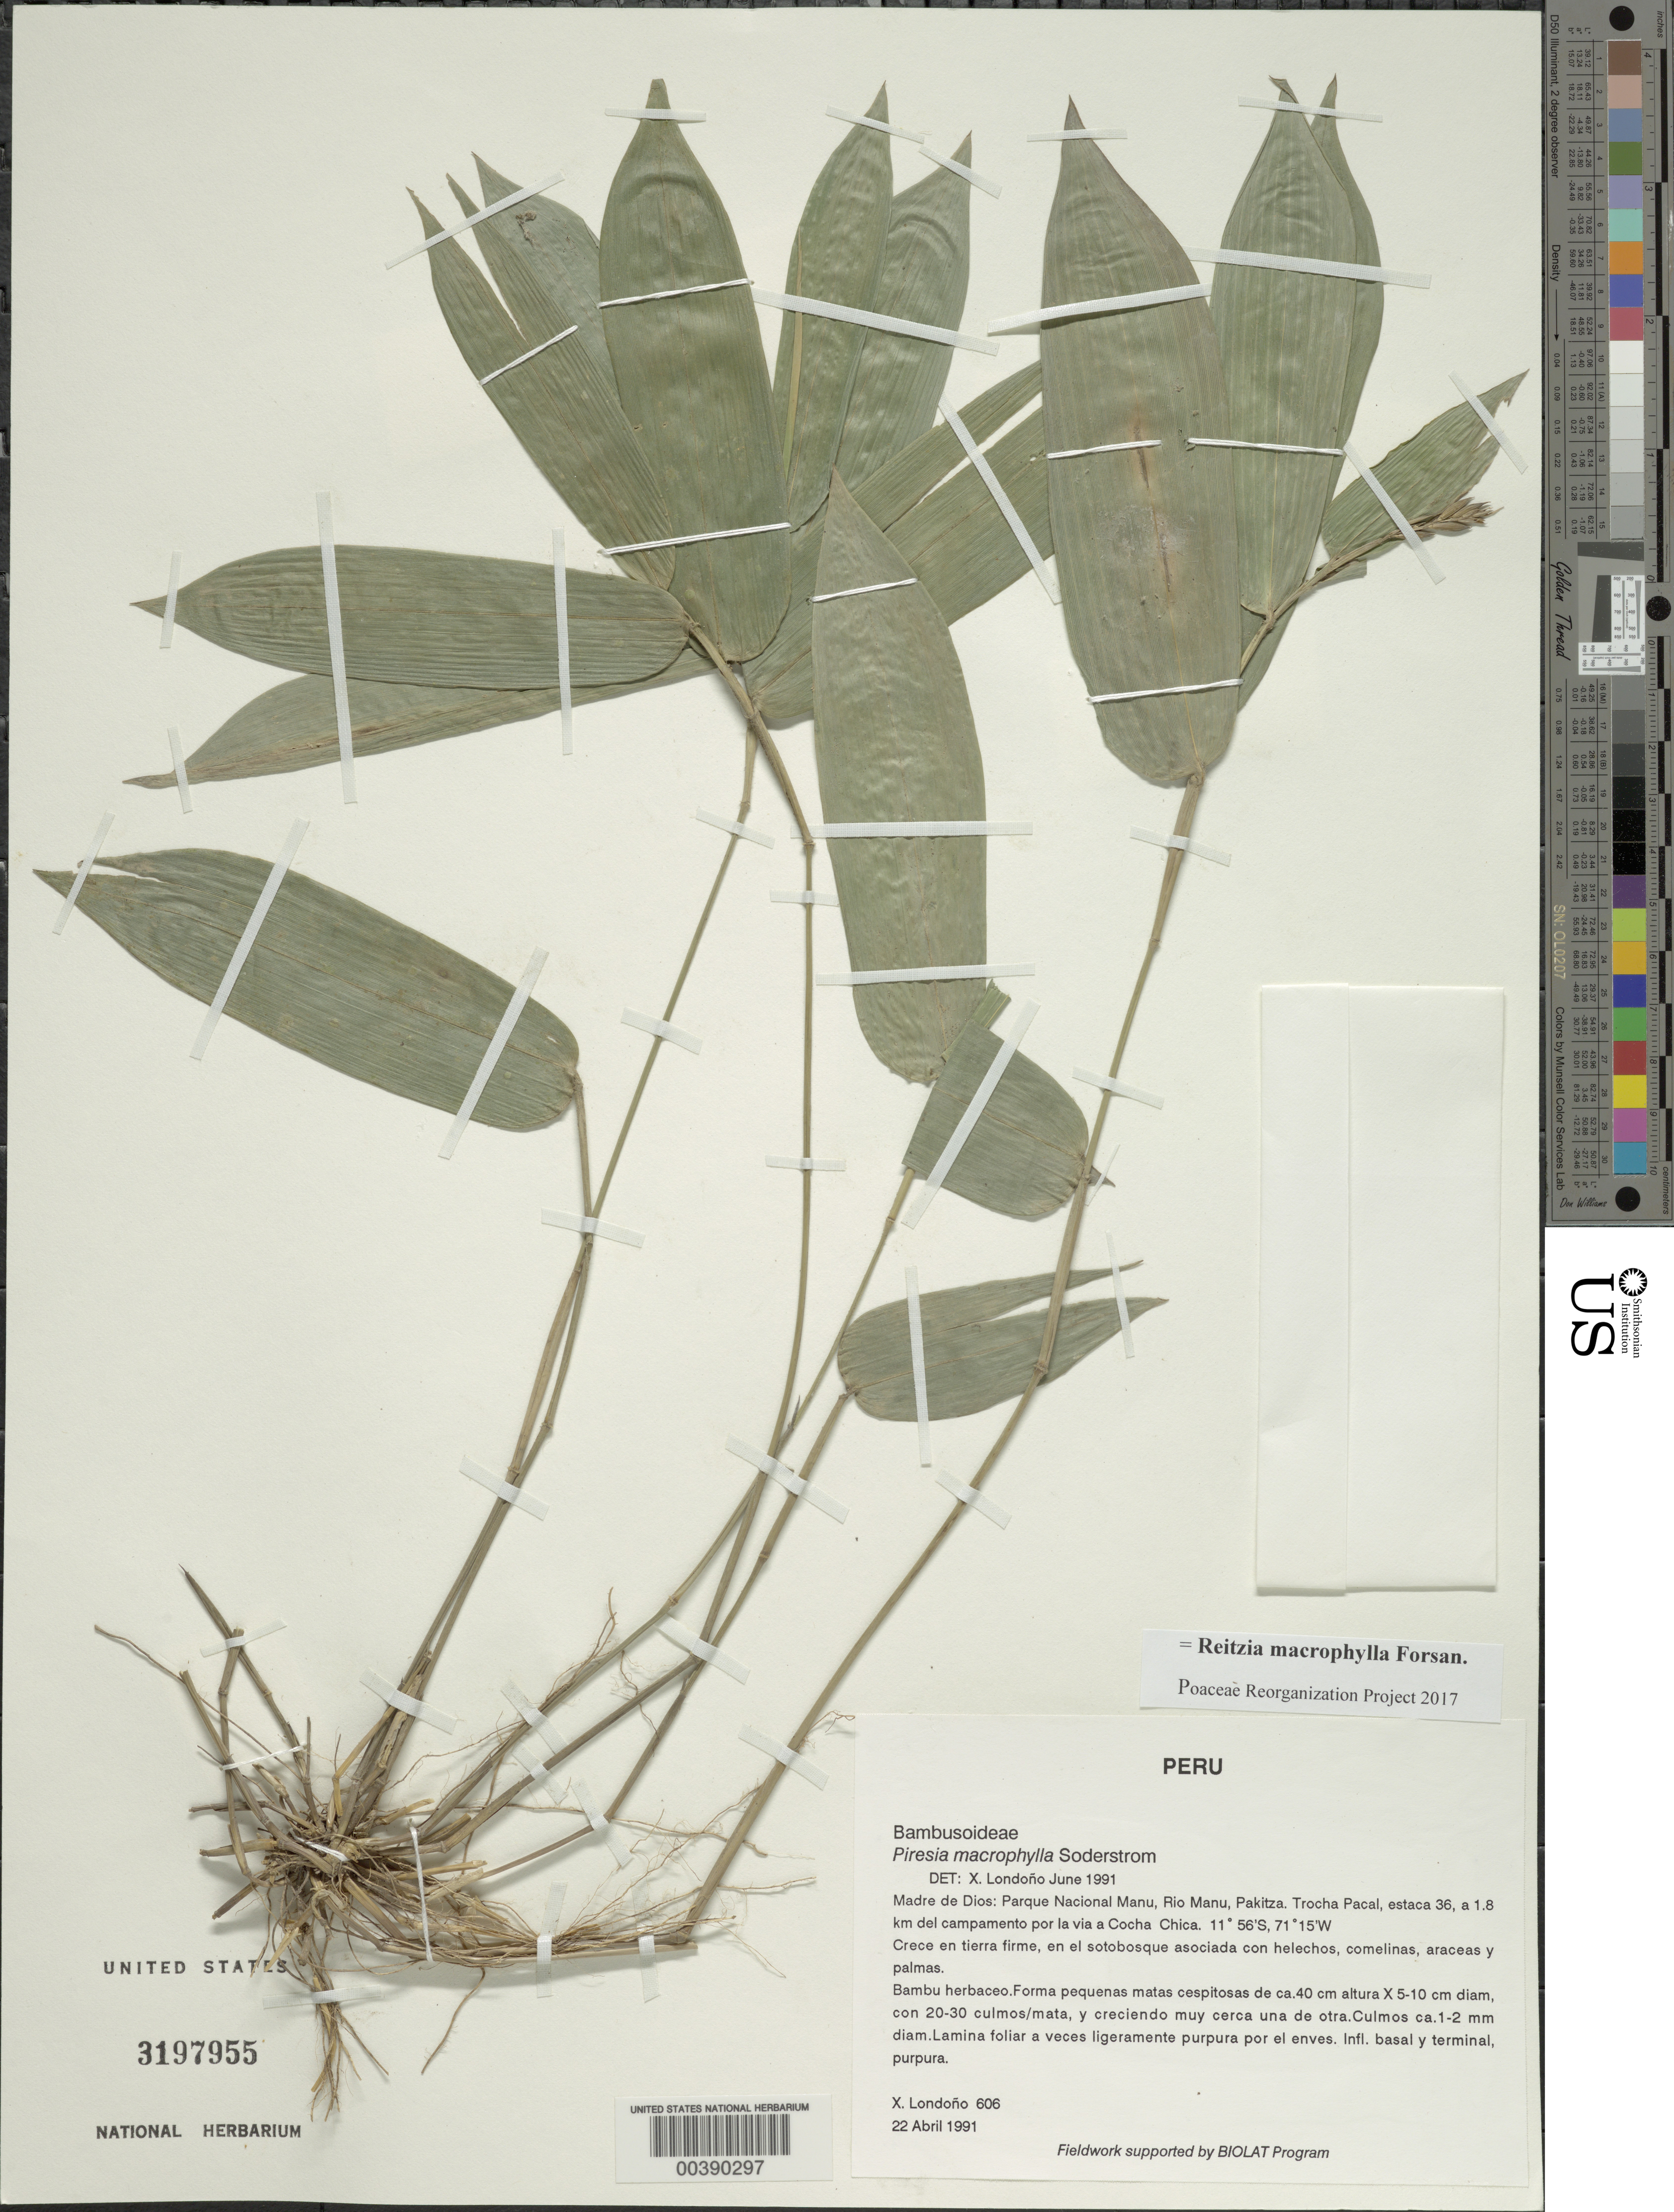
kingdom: Plantae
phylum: Tracheophyta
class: Liliopsida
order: Poales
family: Poaceae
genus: Reitzia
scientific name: Reitzia macrophylla ined. 2019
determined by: Poaceae Reorganization Project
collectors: X. Londoño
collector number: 606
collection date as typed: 22 Apr 1991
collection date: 1991-04-22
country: Peru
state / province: Madre de Dios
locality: Parque nacional manu, rio manu, pakitza, trocha pacal, estaca 36, a 1.8 km del campmento por la via a cocha chica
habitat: En tierra firme, en el sotobosque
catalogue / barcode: US 3197955